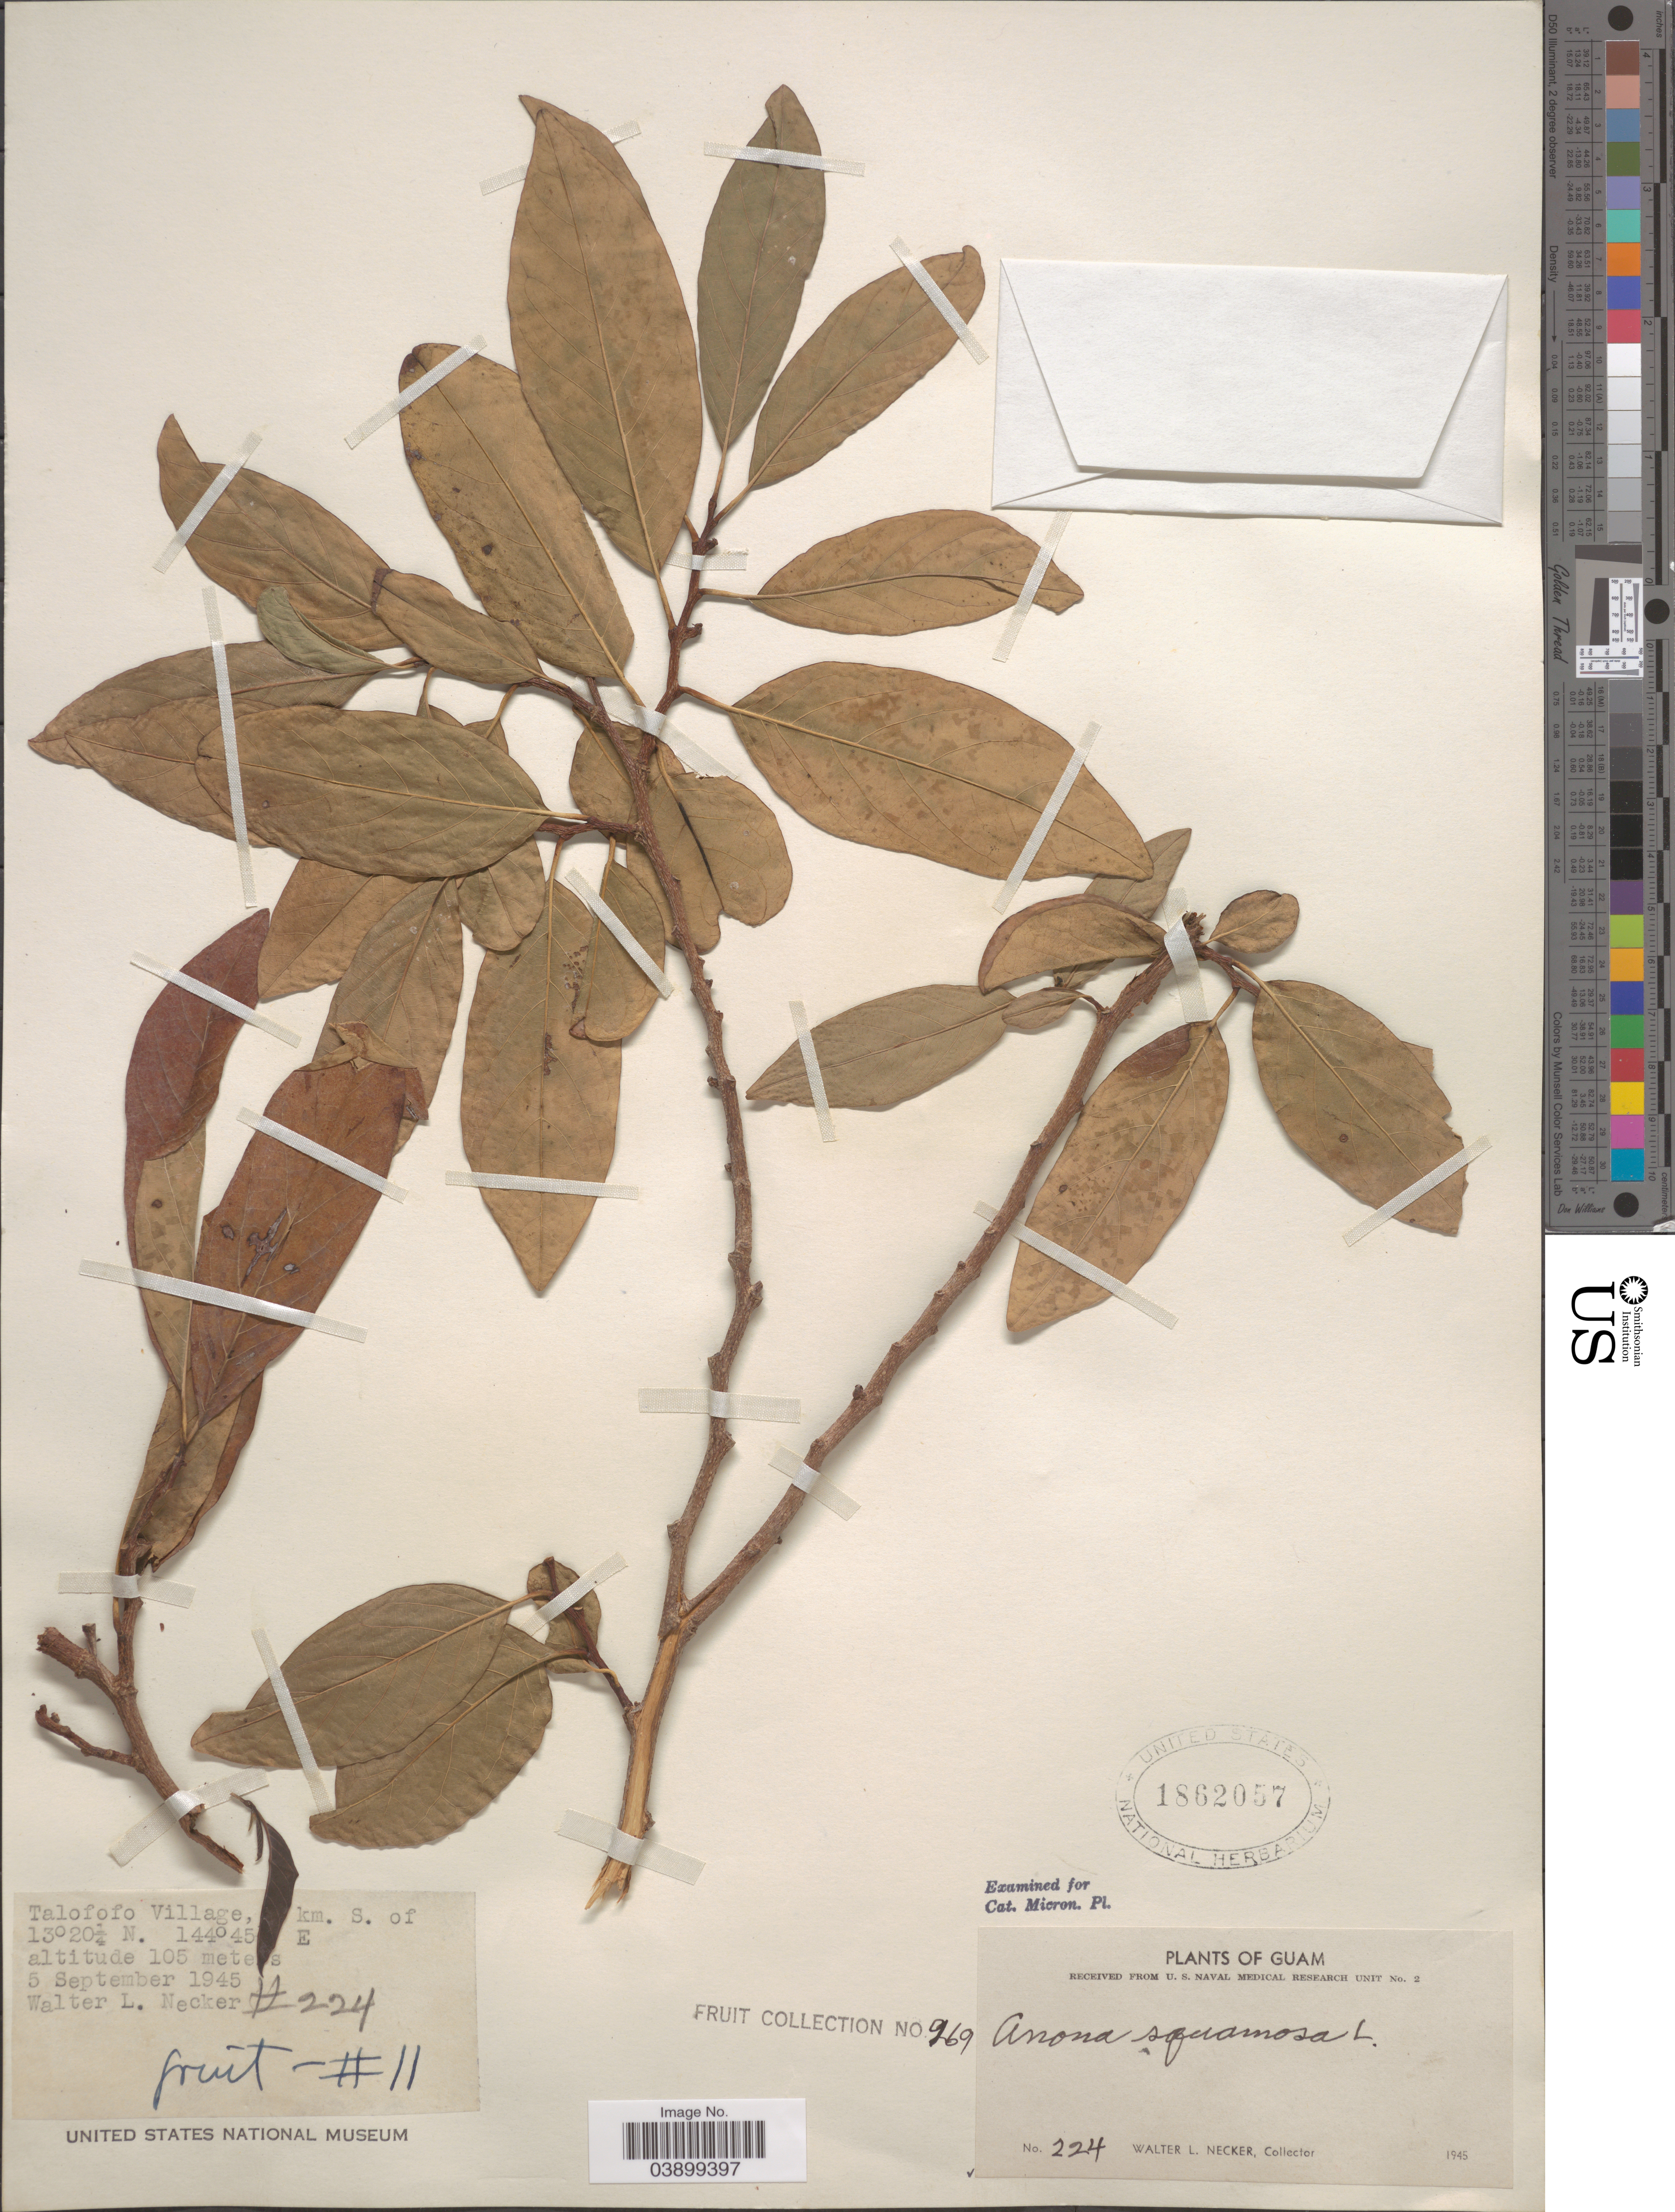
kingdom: Plantae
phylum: Tracheophyta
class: Magnoliopsida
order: Magnoliales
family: Annonaceae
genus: Annona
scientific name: Annona squamosa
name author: L.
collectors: W. L. Necker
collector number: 224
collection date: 1945-09-05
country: Guam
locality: Talofofo Village, 1 km. S. of.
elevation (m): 105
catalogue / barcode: US 1862057